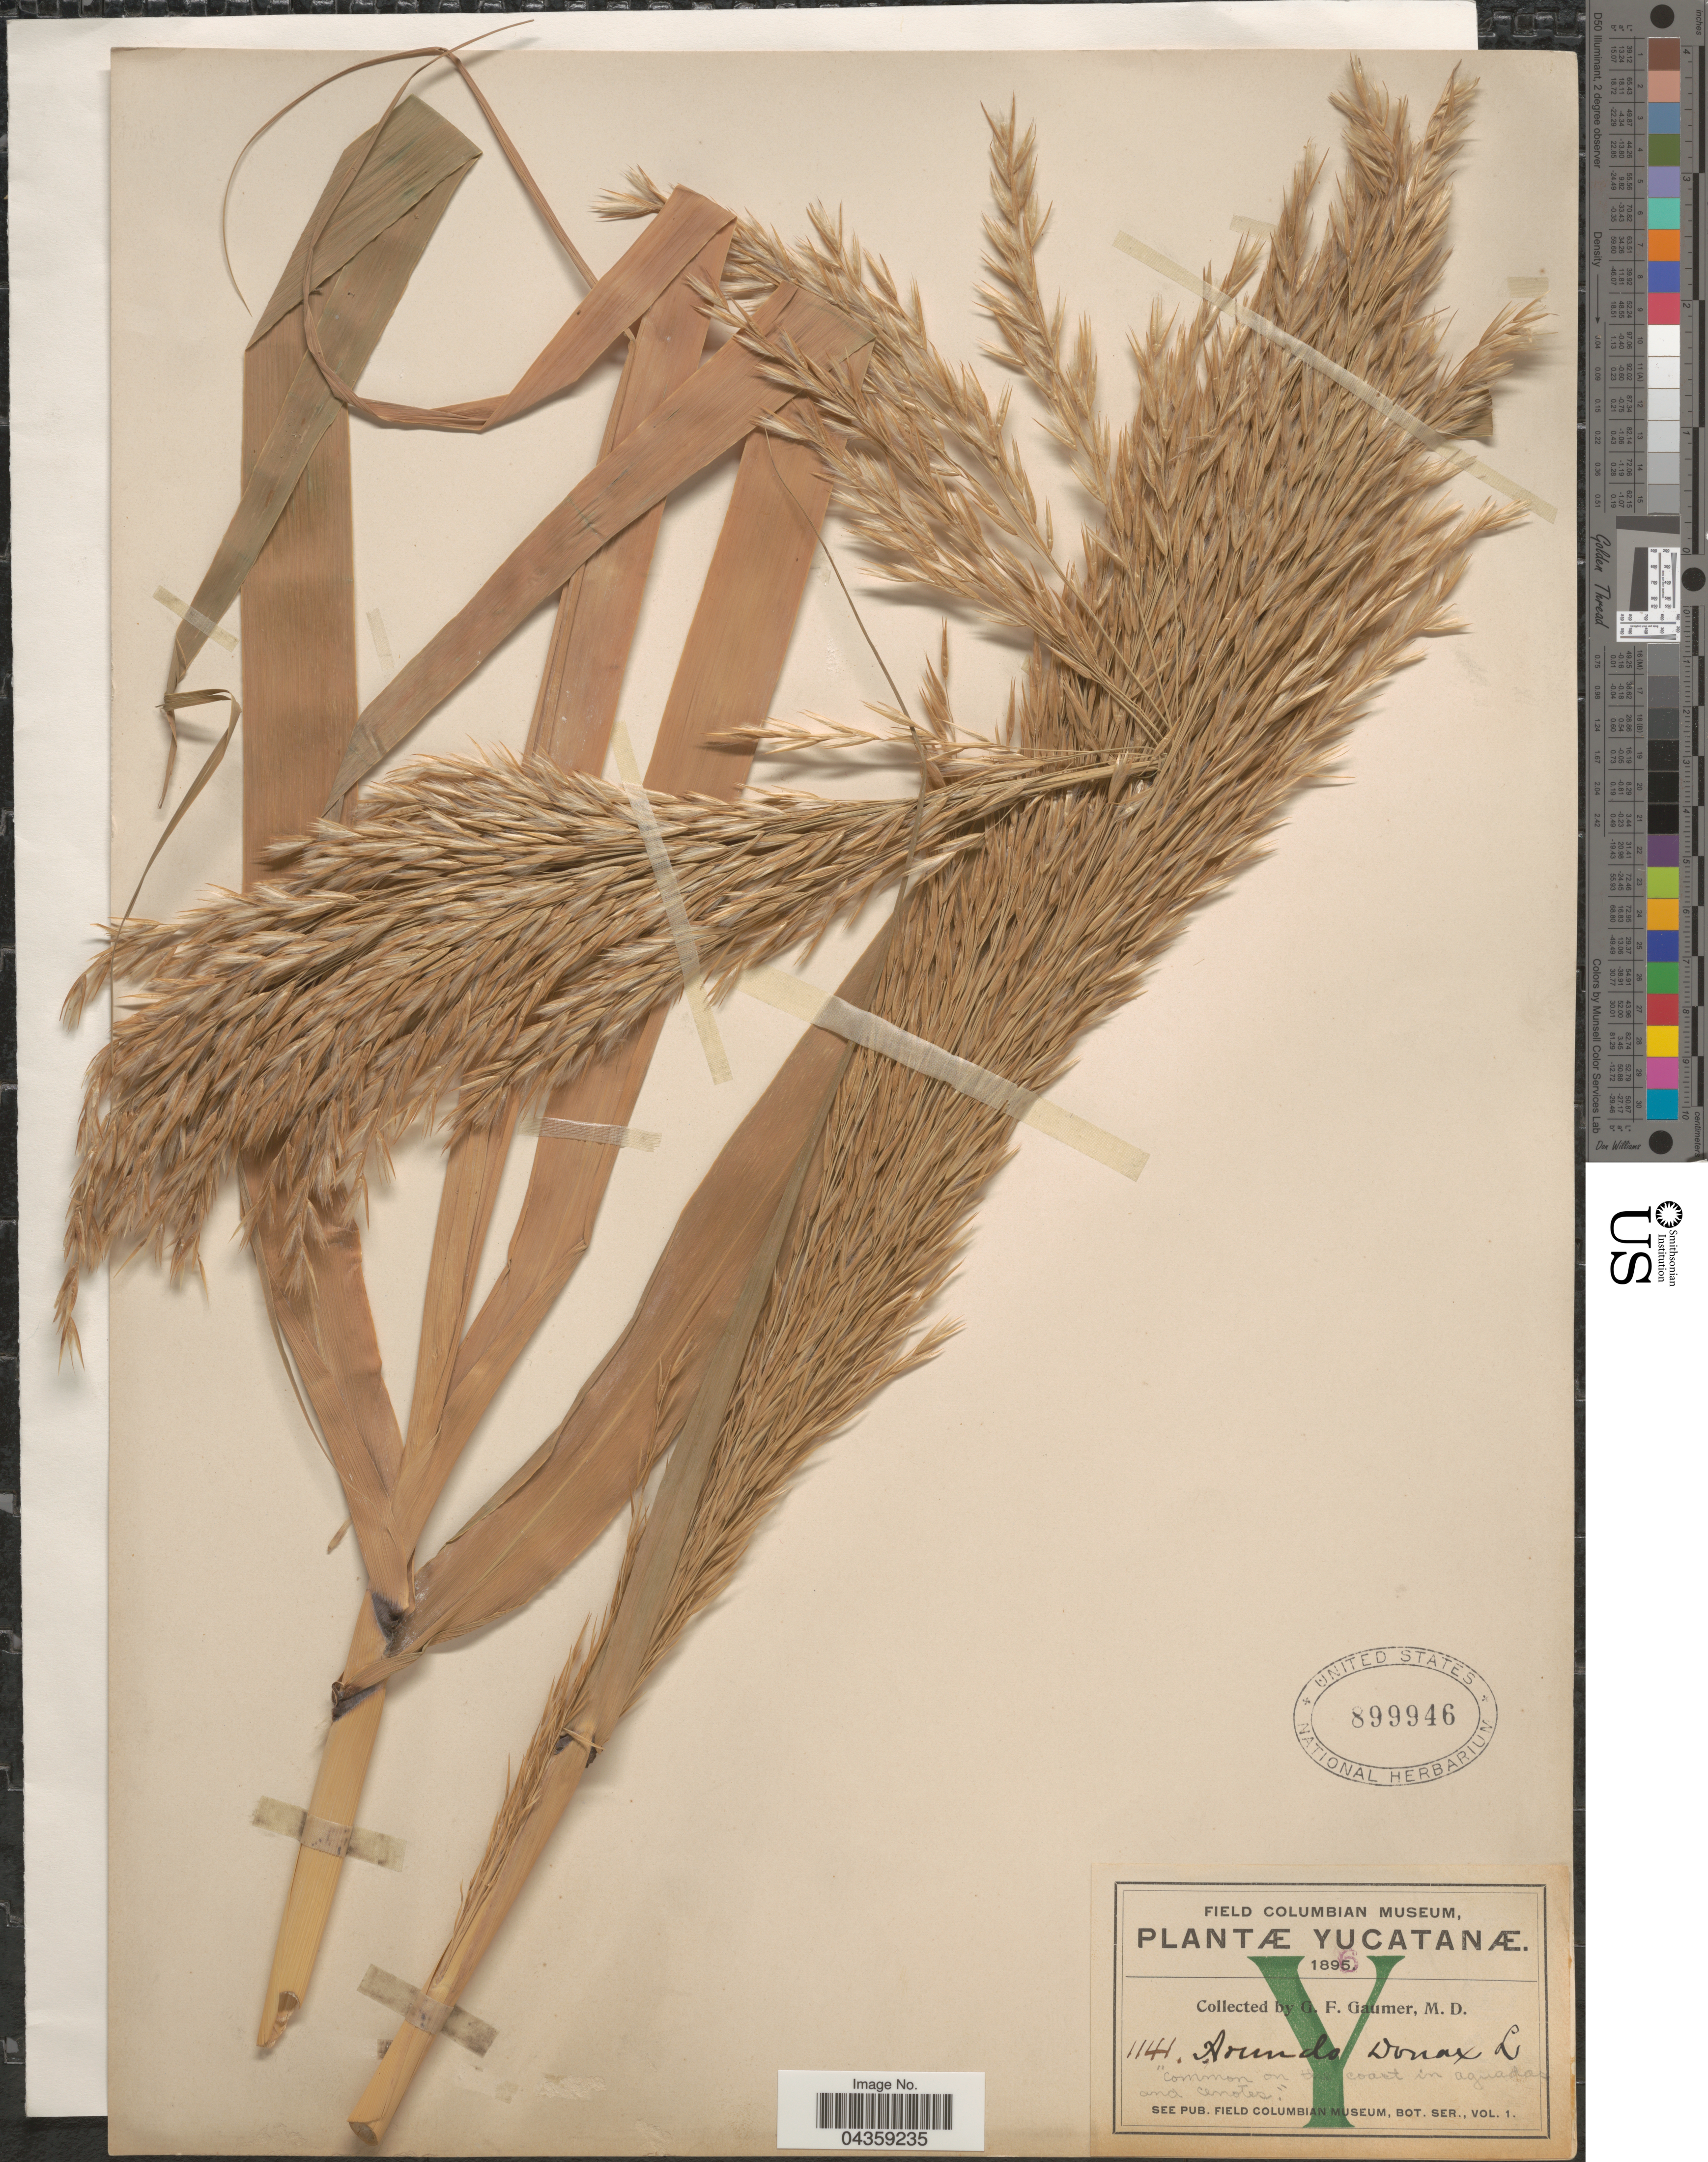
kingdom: Plantae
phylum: Tracheophyta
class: Liliopsida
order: Poales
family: Poaceae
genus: Arundo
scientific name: Arundo donax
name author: L.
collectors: G. F. Gaumer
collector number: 1144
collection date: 1895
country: Mexico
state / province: Yucatán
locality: Yucatanæ.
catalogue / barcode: US 899946